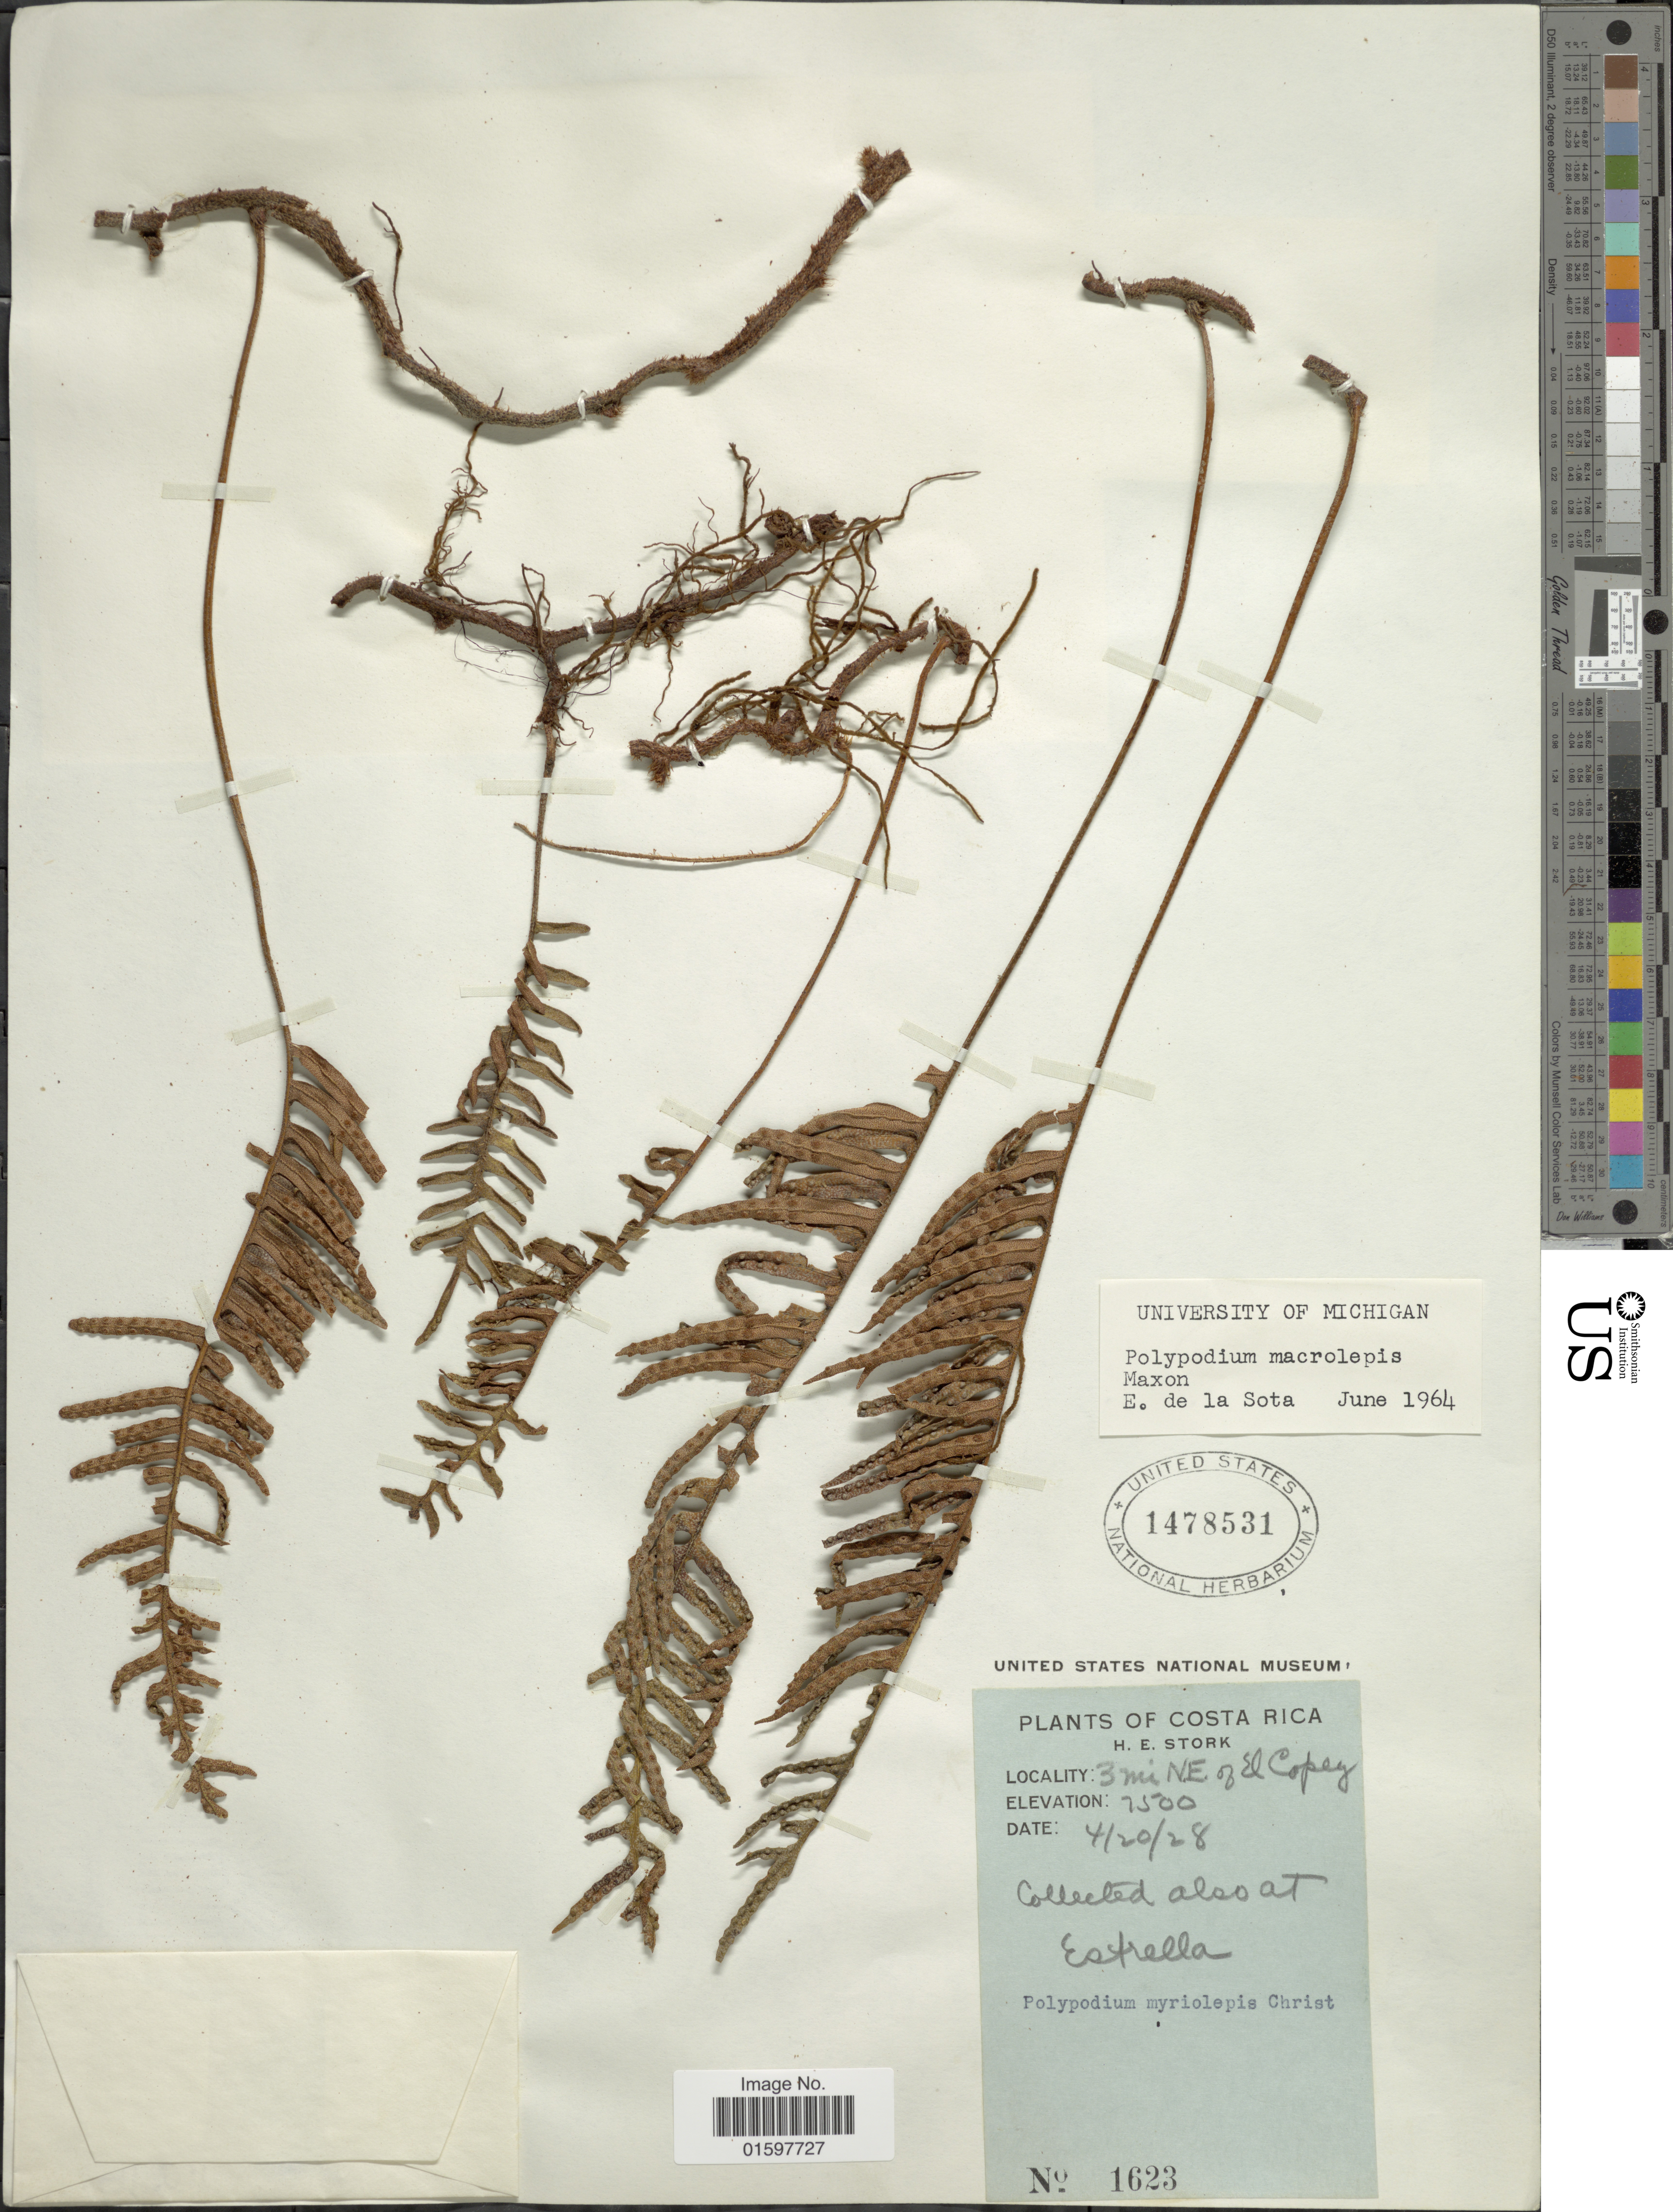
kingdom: Plantae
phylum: Tracheophyta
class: Polypodiopsida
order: Polypodiales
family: Polypodiaceae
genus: Pleopeltis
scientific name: Pleopeltis macrolepis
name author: (Maxon) A.R. Sm. & Tejero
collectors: H. E. Stork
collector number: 1623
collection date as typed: Transcribed d/m/y: 20/4/28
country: Costa Rica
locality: At Estrella, 3 mi. N.E. of El Copey.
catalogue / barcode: US 1478531